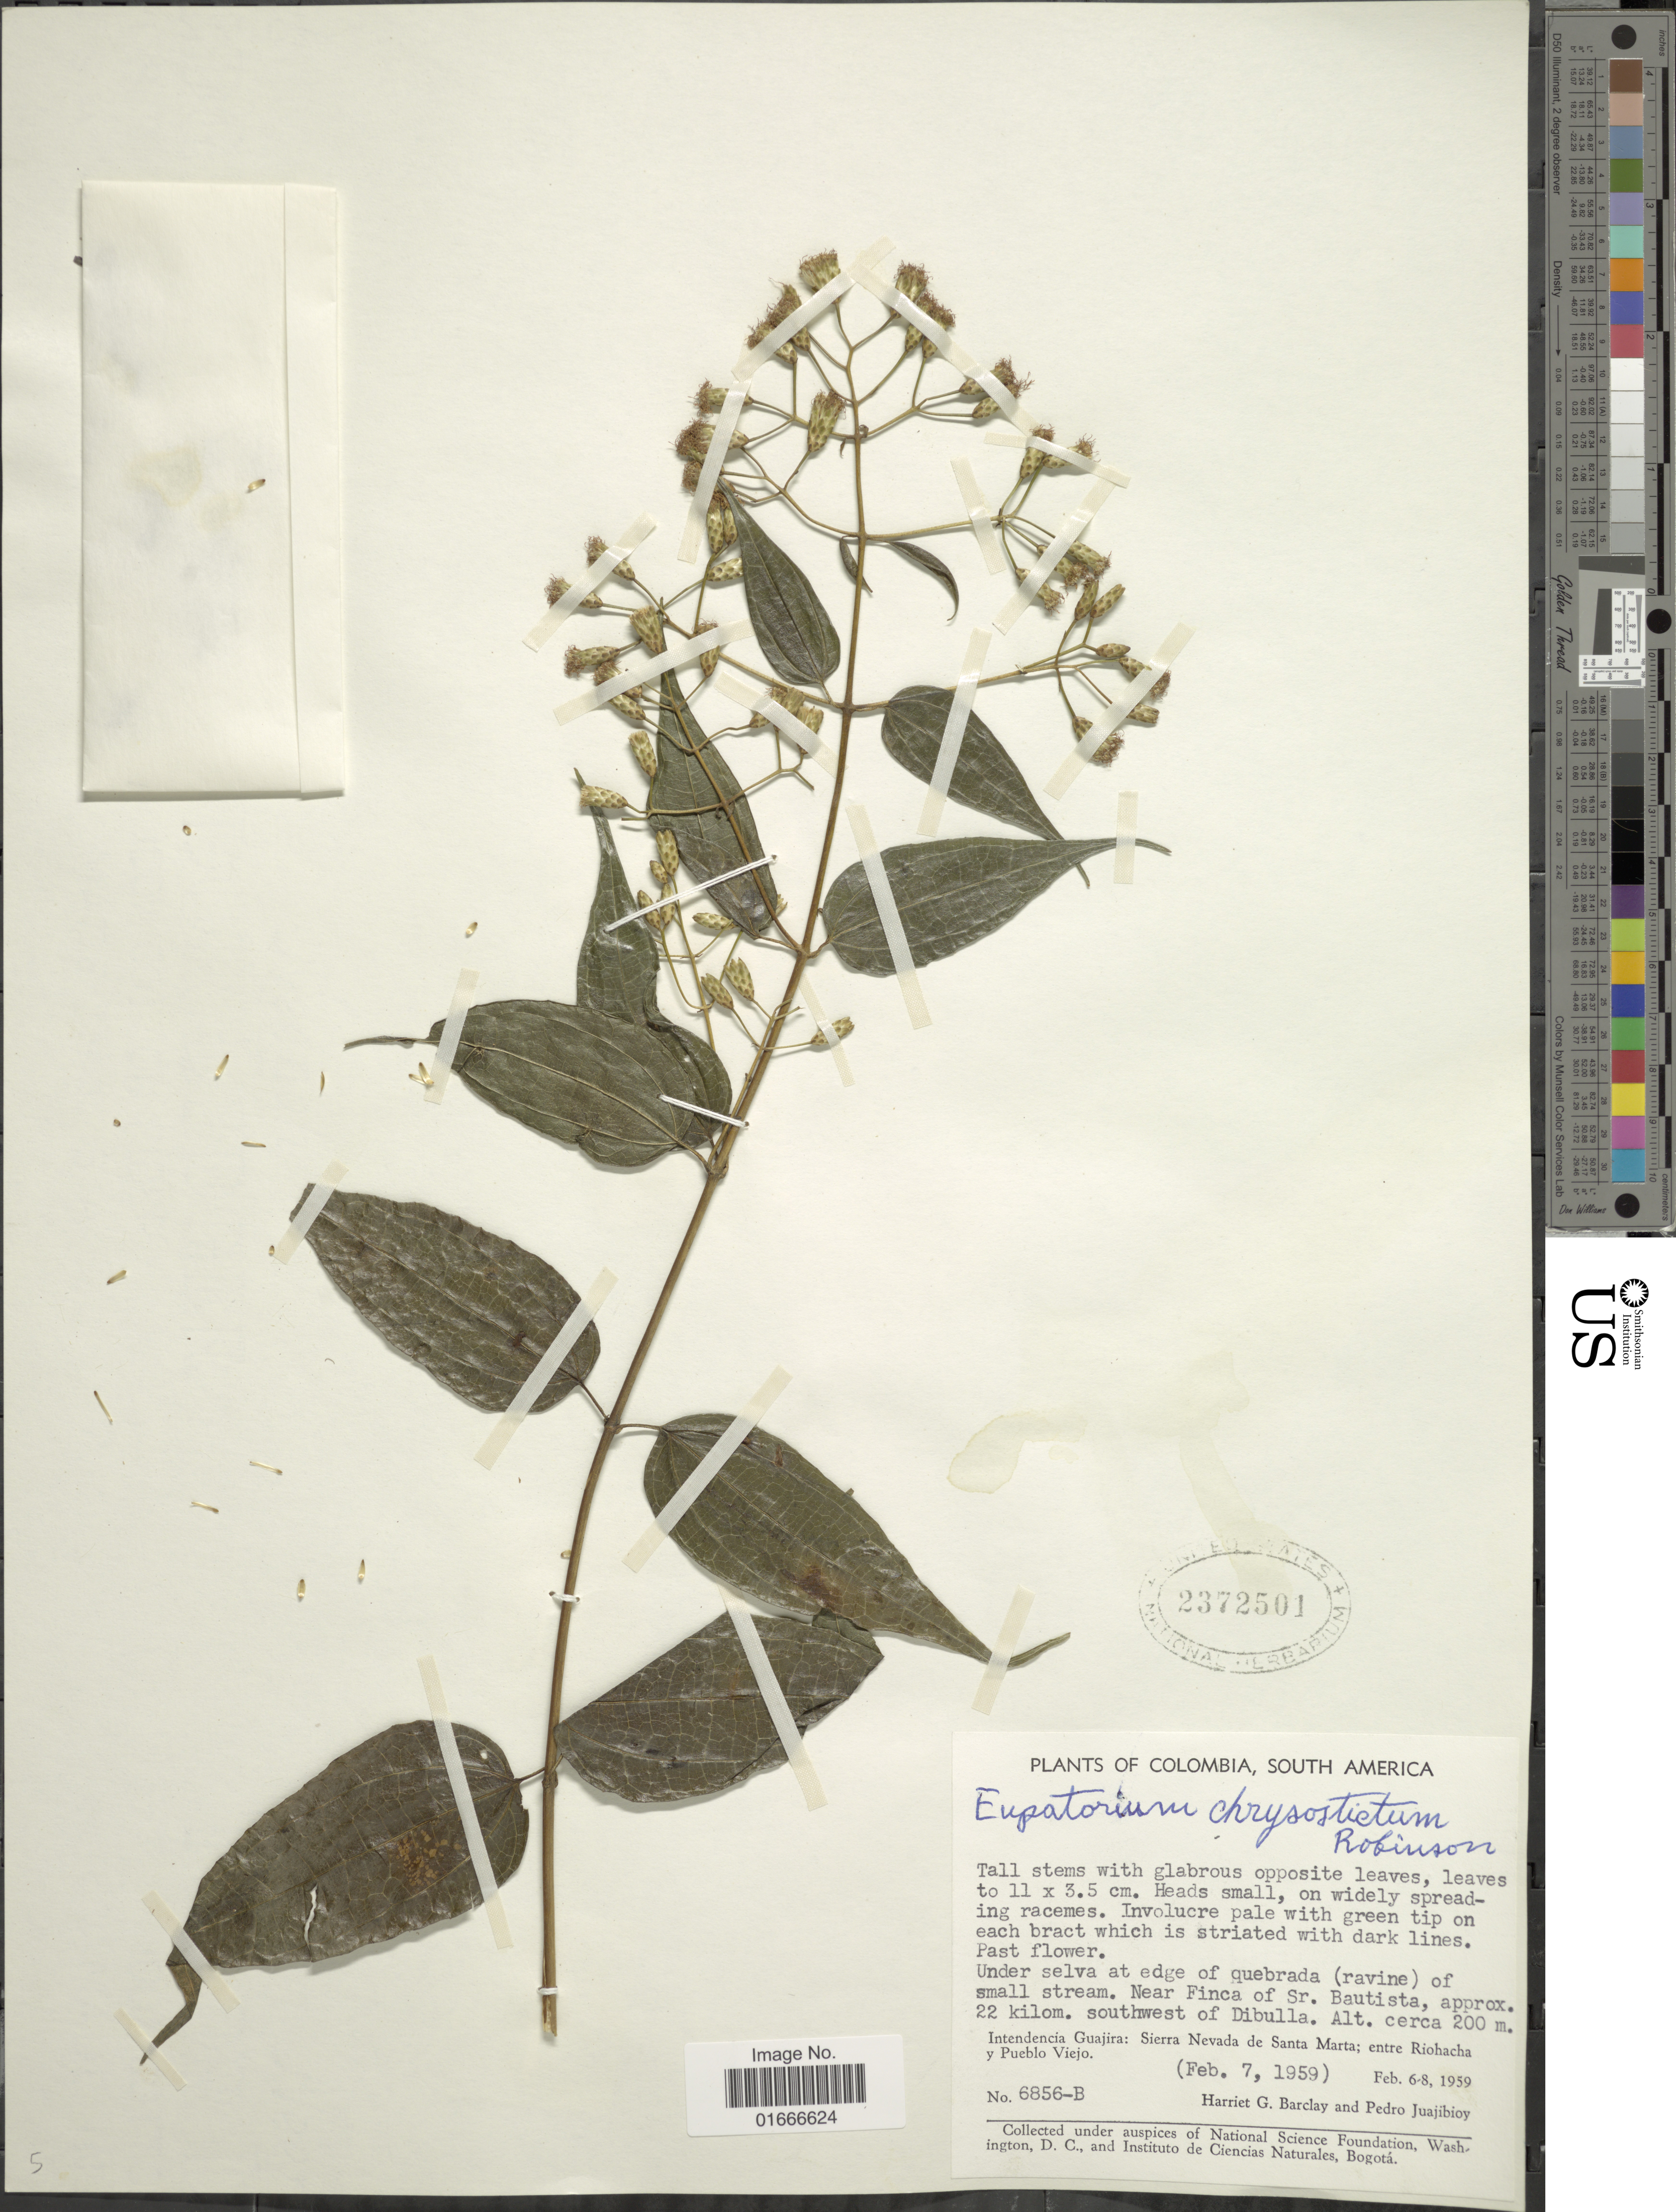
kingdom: Plantae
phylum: Tracheophyta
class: Magnoliopsida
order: Asterales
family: Asteraceae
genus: Chromolaena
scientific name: Chromolaena chrysosticta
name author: (B.L. Rob.) R.M. King & H. Rob.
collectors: H. G. Barclay & P. Juajibioy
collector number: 6856-B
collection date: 1959-02-07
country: Colombia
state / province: La Guajira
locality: South America, near Finca of Sr. Bautista, approx. 22 kilom. southwest of Dibulla, Intendencia Guajira, Sierra Nevada de Santa Marta, entre Riohacha y Pueblo Viejo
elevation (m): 200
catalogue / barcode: US 2372501